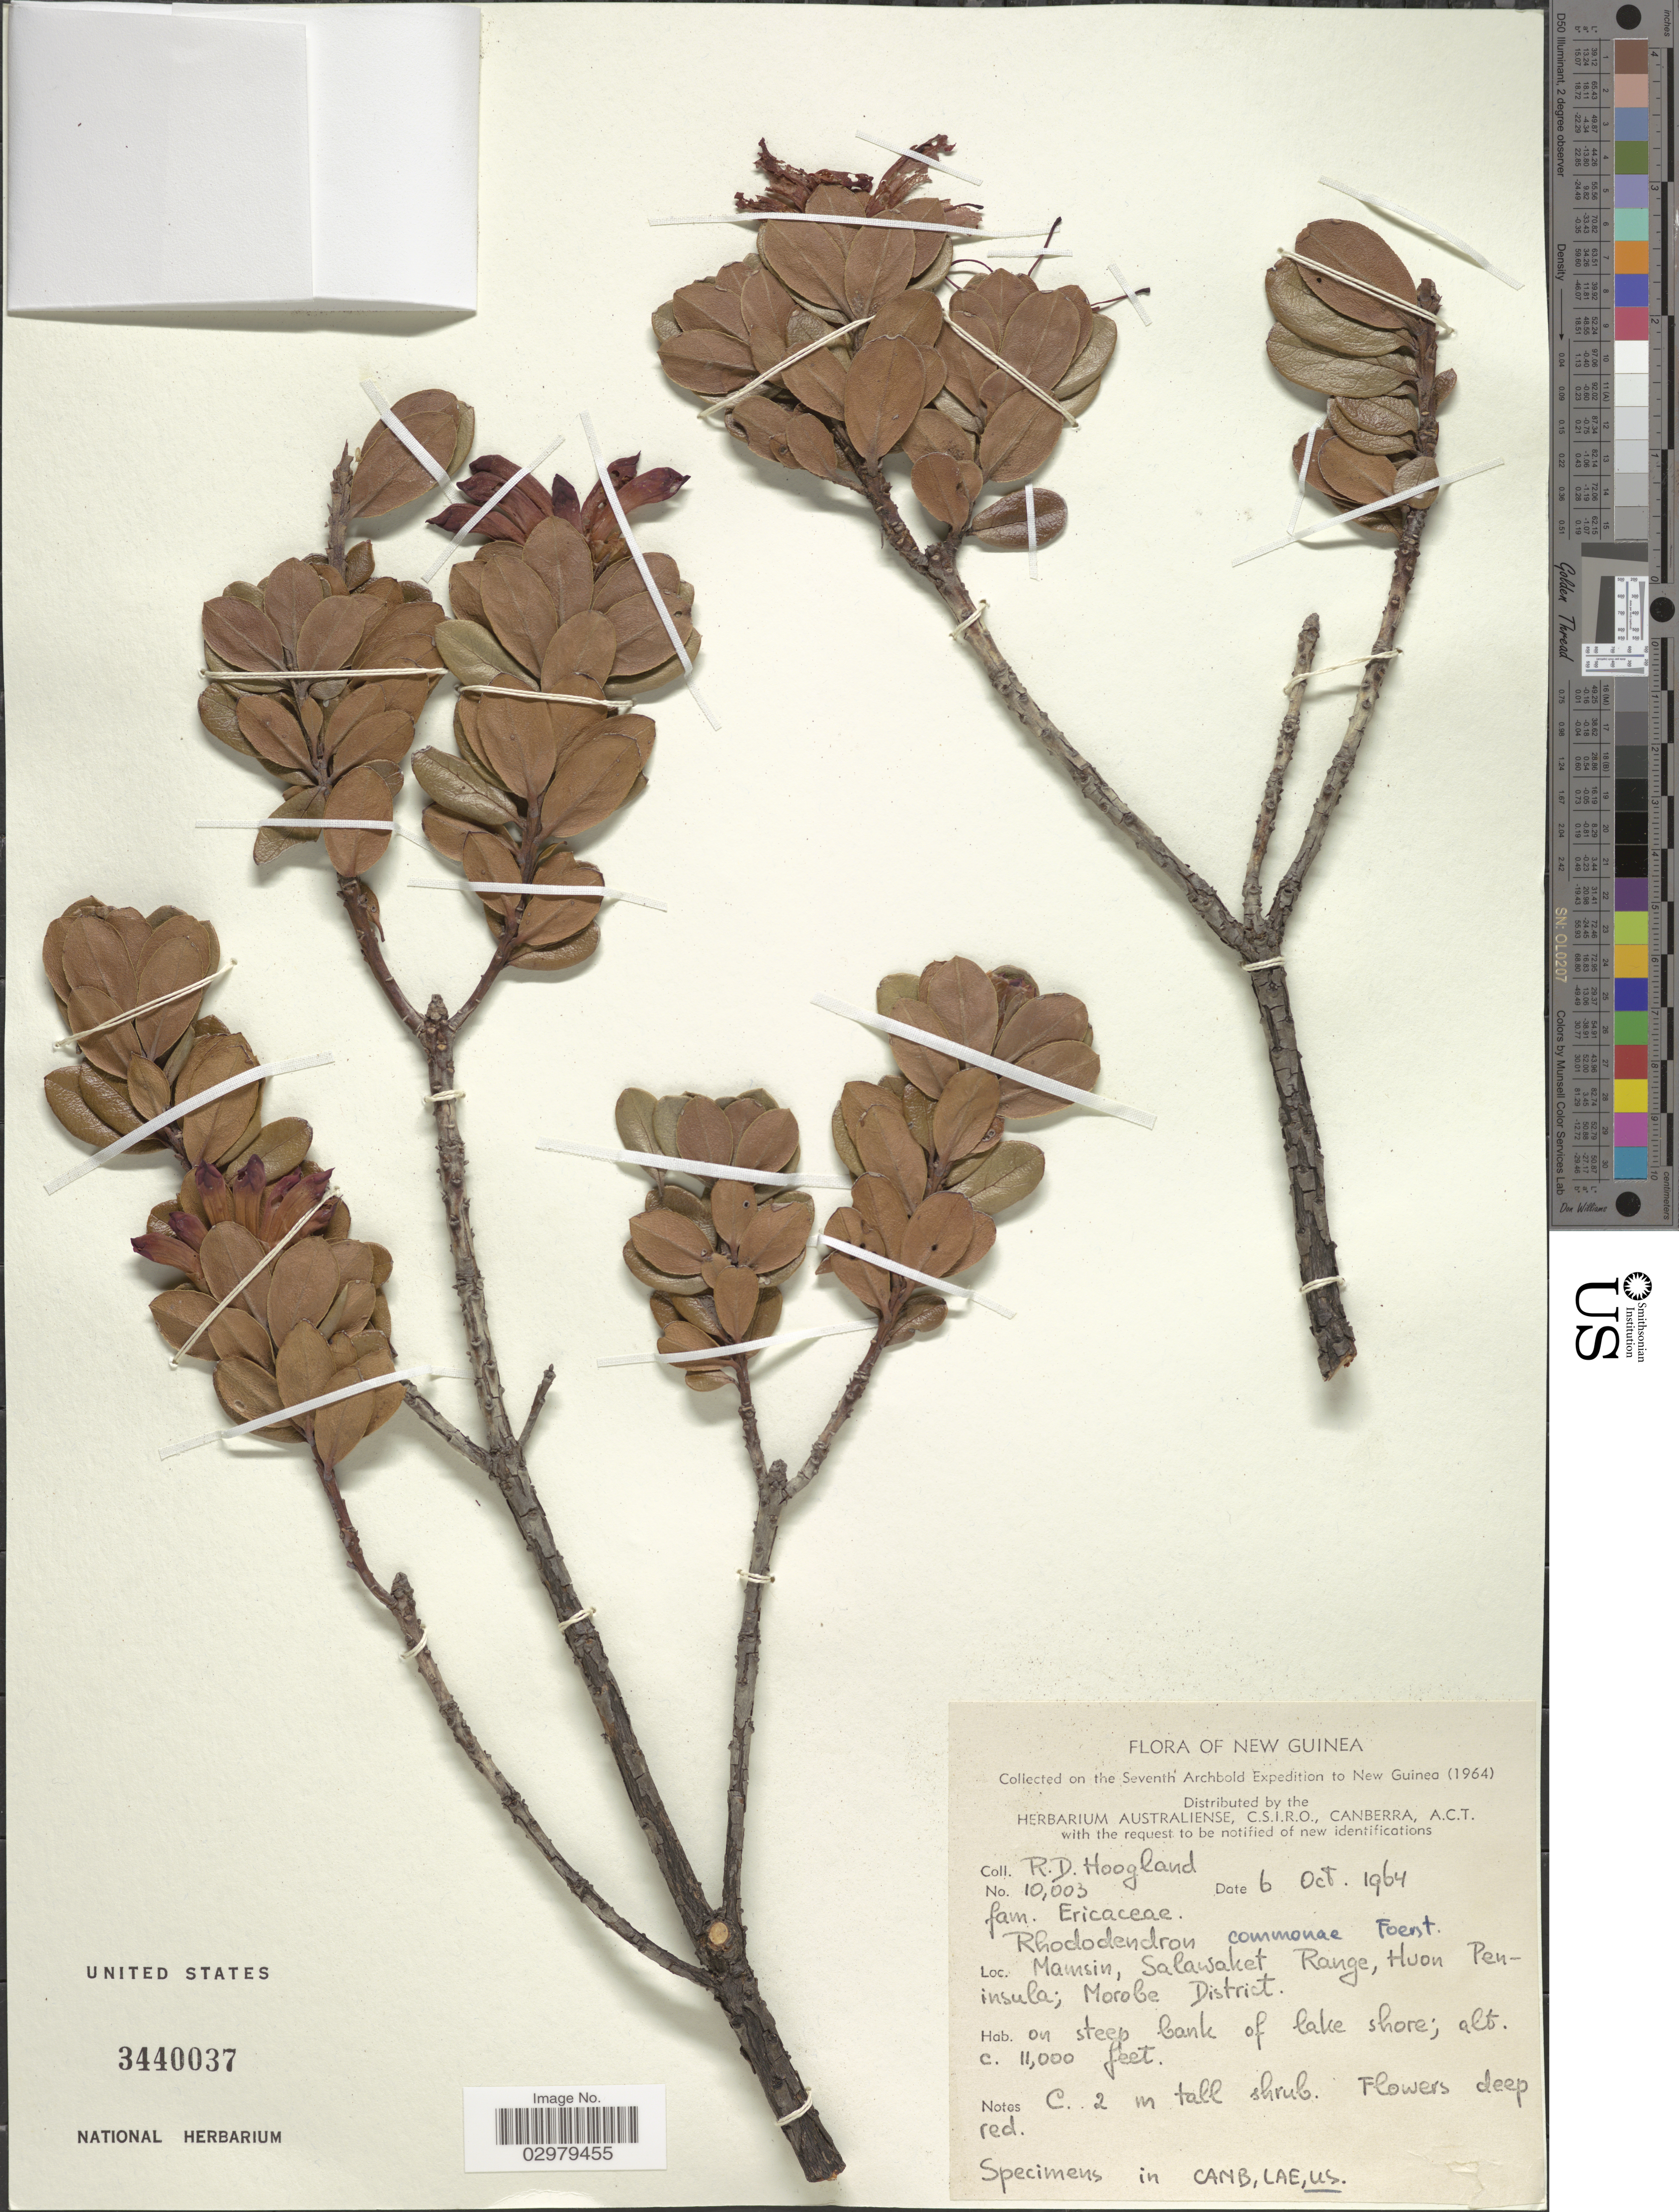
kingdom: Plantae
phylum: Tracheophyta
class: Magnoliopsida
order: Ericales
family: Ericaceae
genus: Rhododendron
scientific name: Rhododendron commonae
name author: F. Först.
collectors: R. D. Hoogland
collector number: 10003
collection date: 1964-10-06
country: Papua New Guinea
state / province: Morobe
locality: New Guinea. Mamsin, Salawaket Range, Huon Peninsula; Morobe District.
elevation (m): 3353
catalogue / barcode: US 3440037